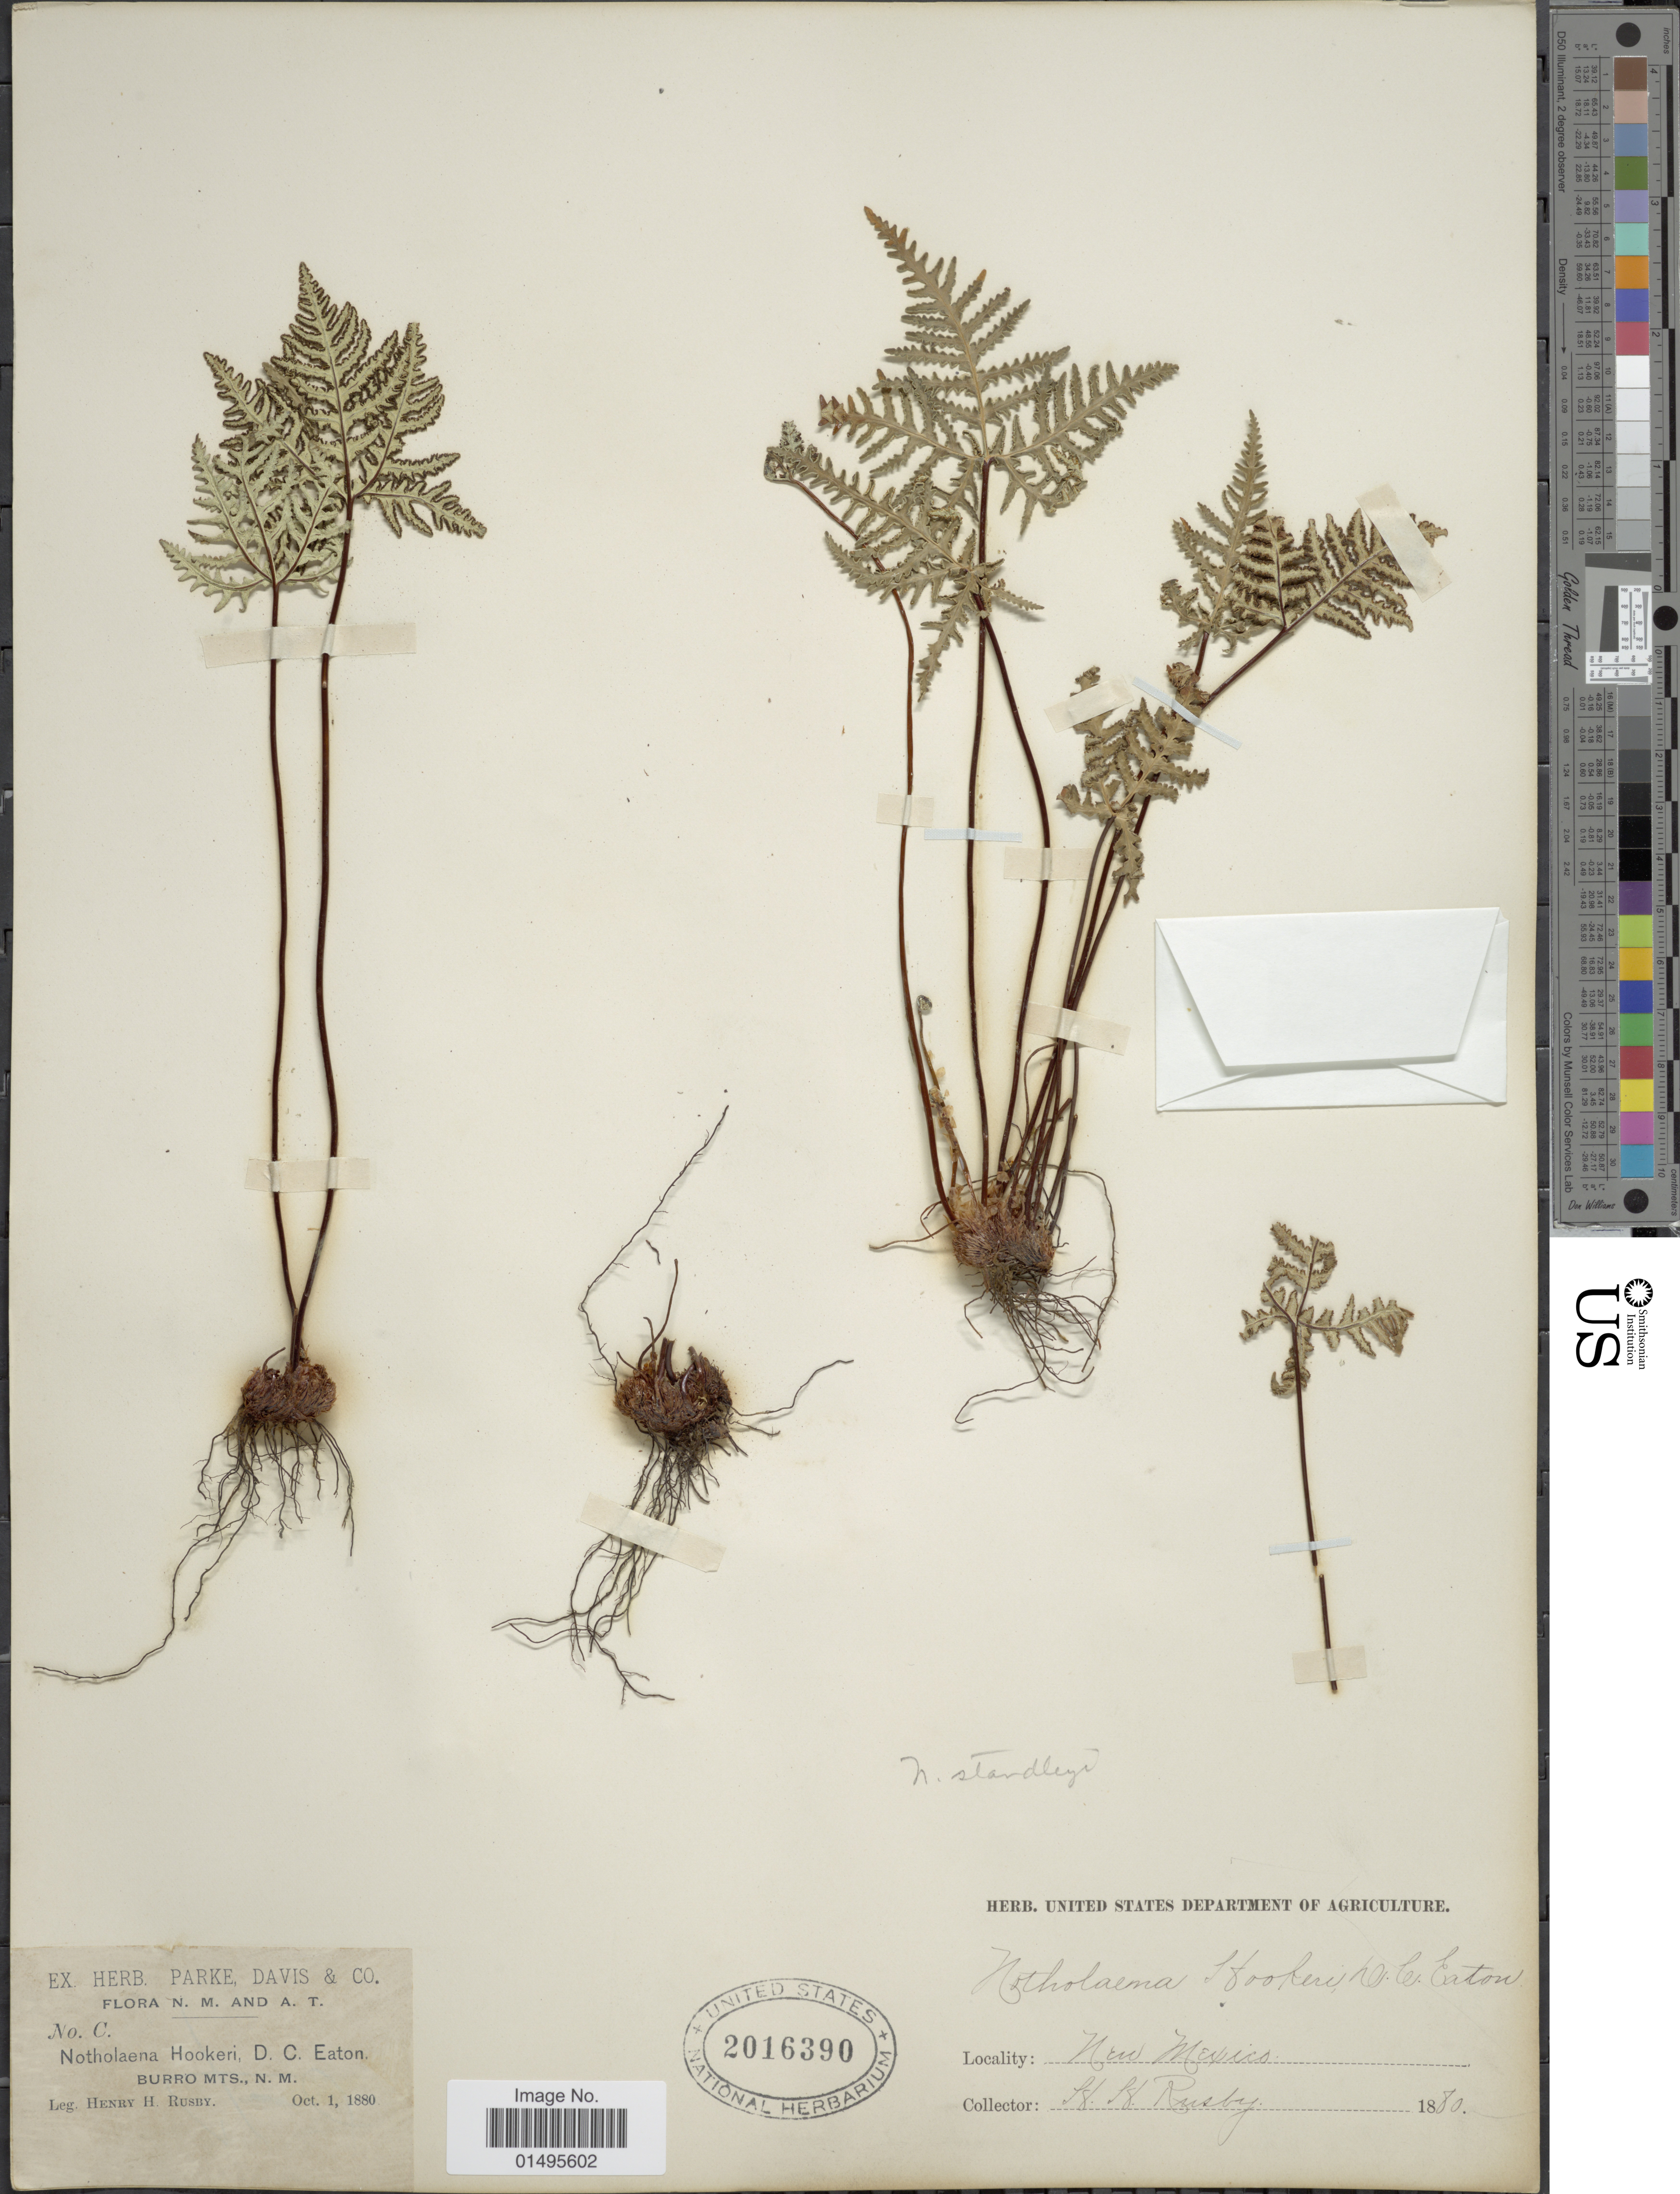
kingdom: Plantae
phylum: Tracheophyta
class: Polypodiopsida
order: Polypodiales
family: Pteridaceae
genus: Notholaena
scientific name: Notholaena standleyi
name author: Maxon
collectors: H. H. Rusby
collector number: C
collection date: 1880-10-01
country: United States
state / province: New Mexico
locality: Burro Mts.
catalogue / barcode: US 2016390